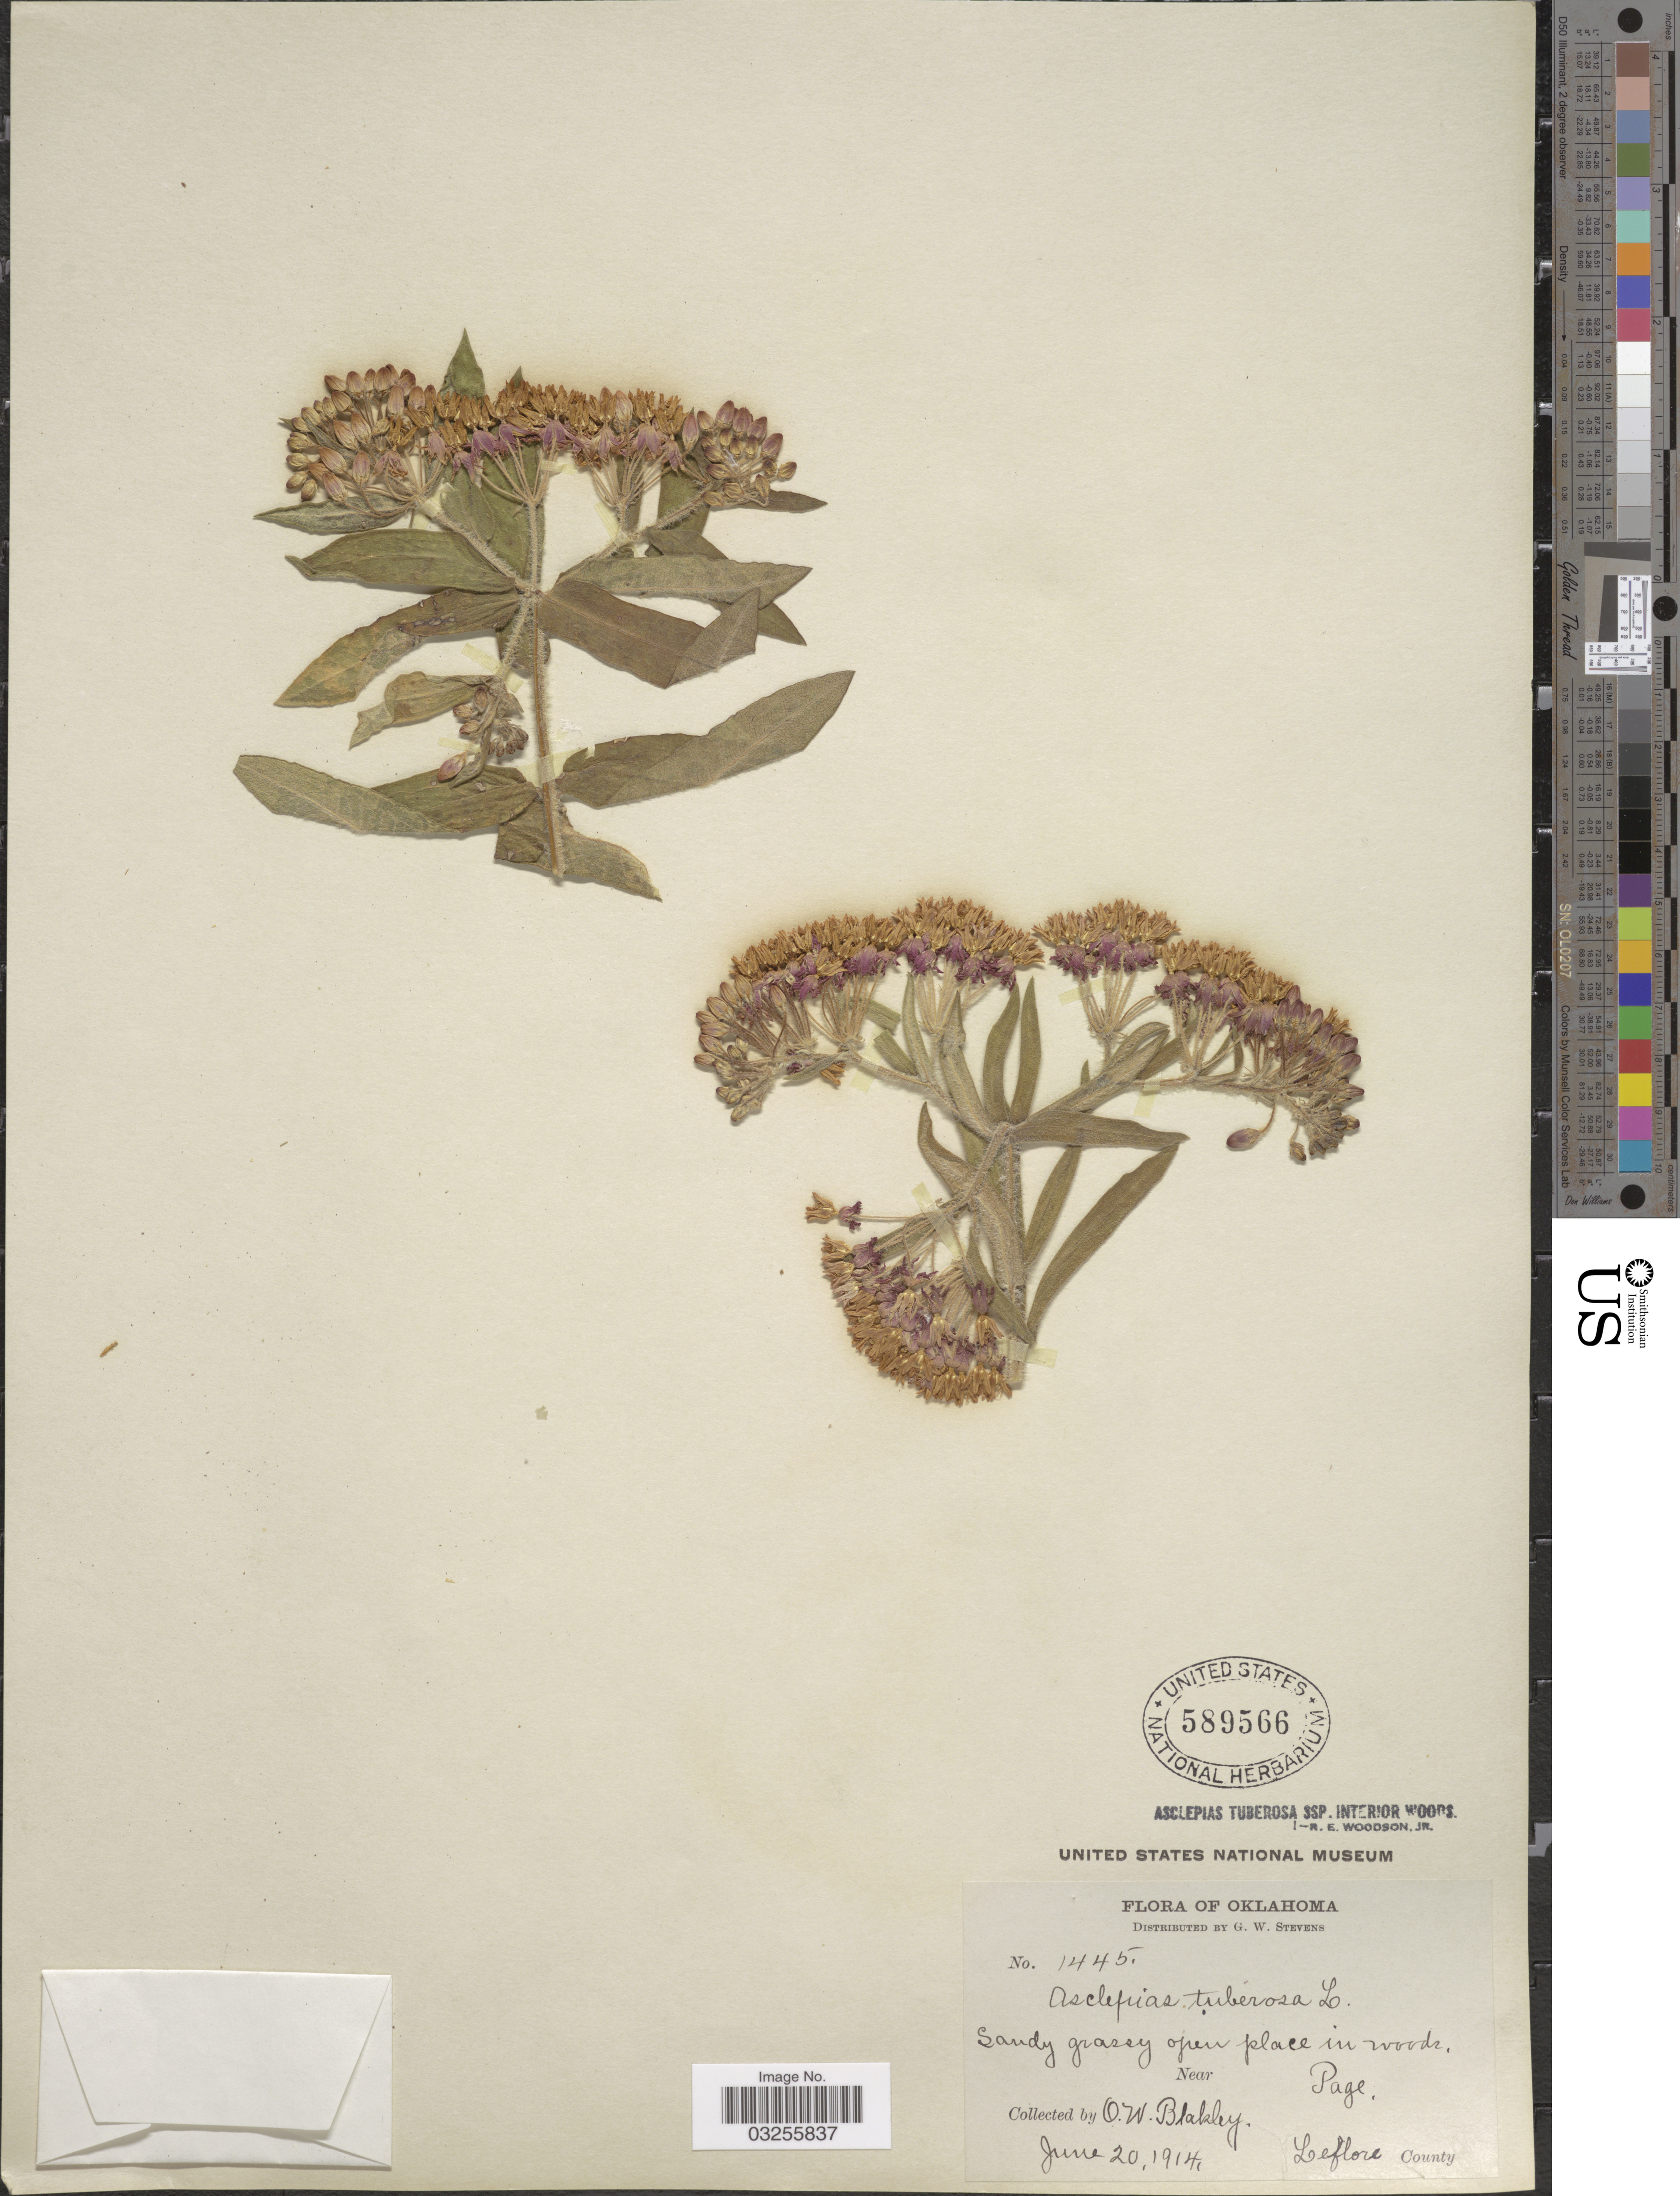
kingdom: Plantae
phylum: Tracheophyta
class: Magnoliopsida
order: Gentianales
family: Apocynaceae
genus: Asclepias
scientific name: Asclepias tuberosa subsp. interior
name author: Woodson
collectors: O. Blakley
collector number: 1445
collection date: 1914-06-20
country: United States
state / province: Oklahoma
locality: Near Page, Leflore County.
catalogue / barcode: US 589566